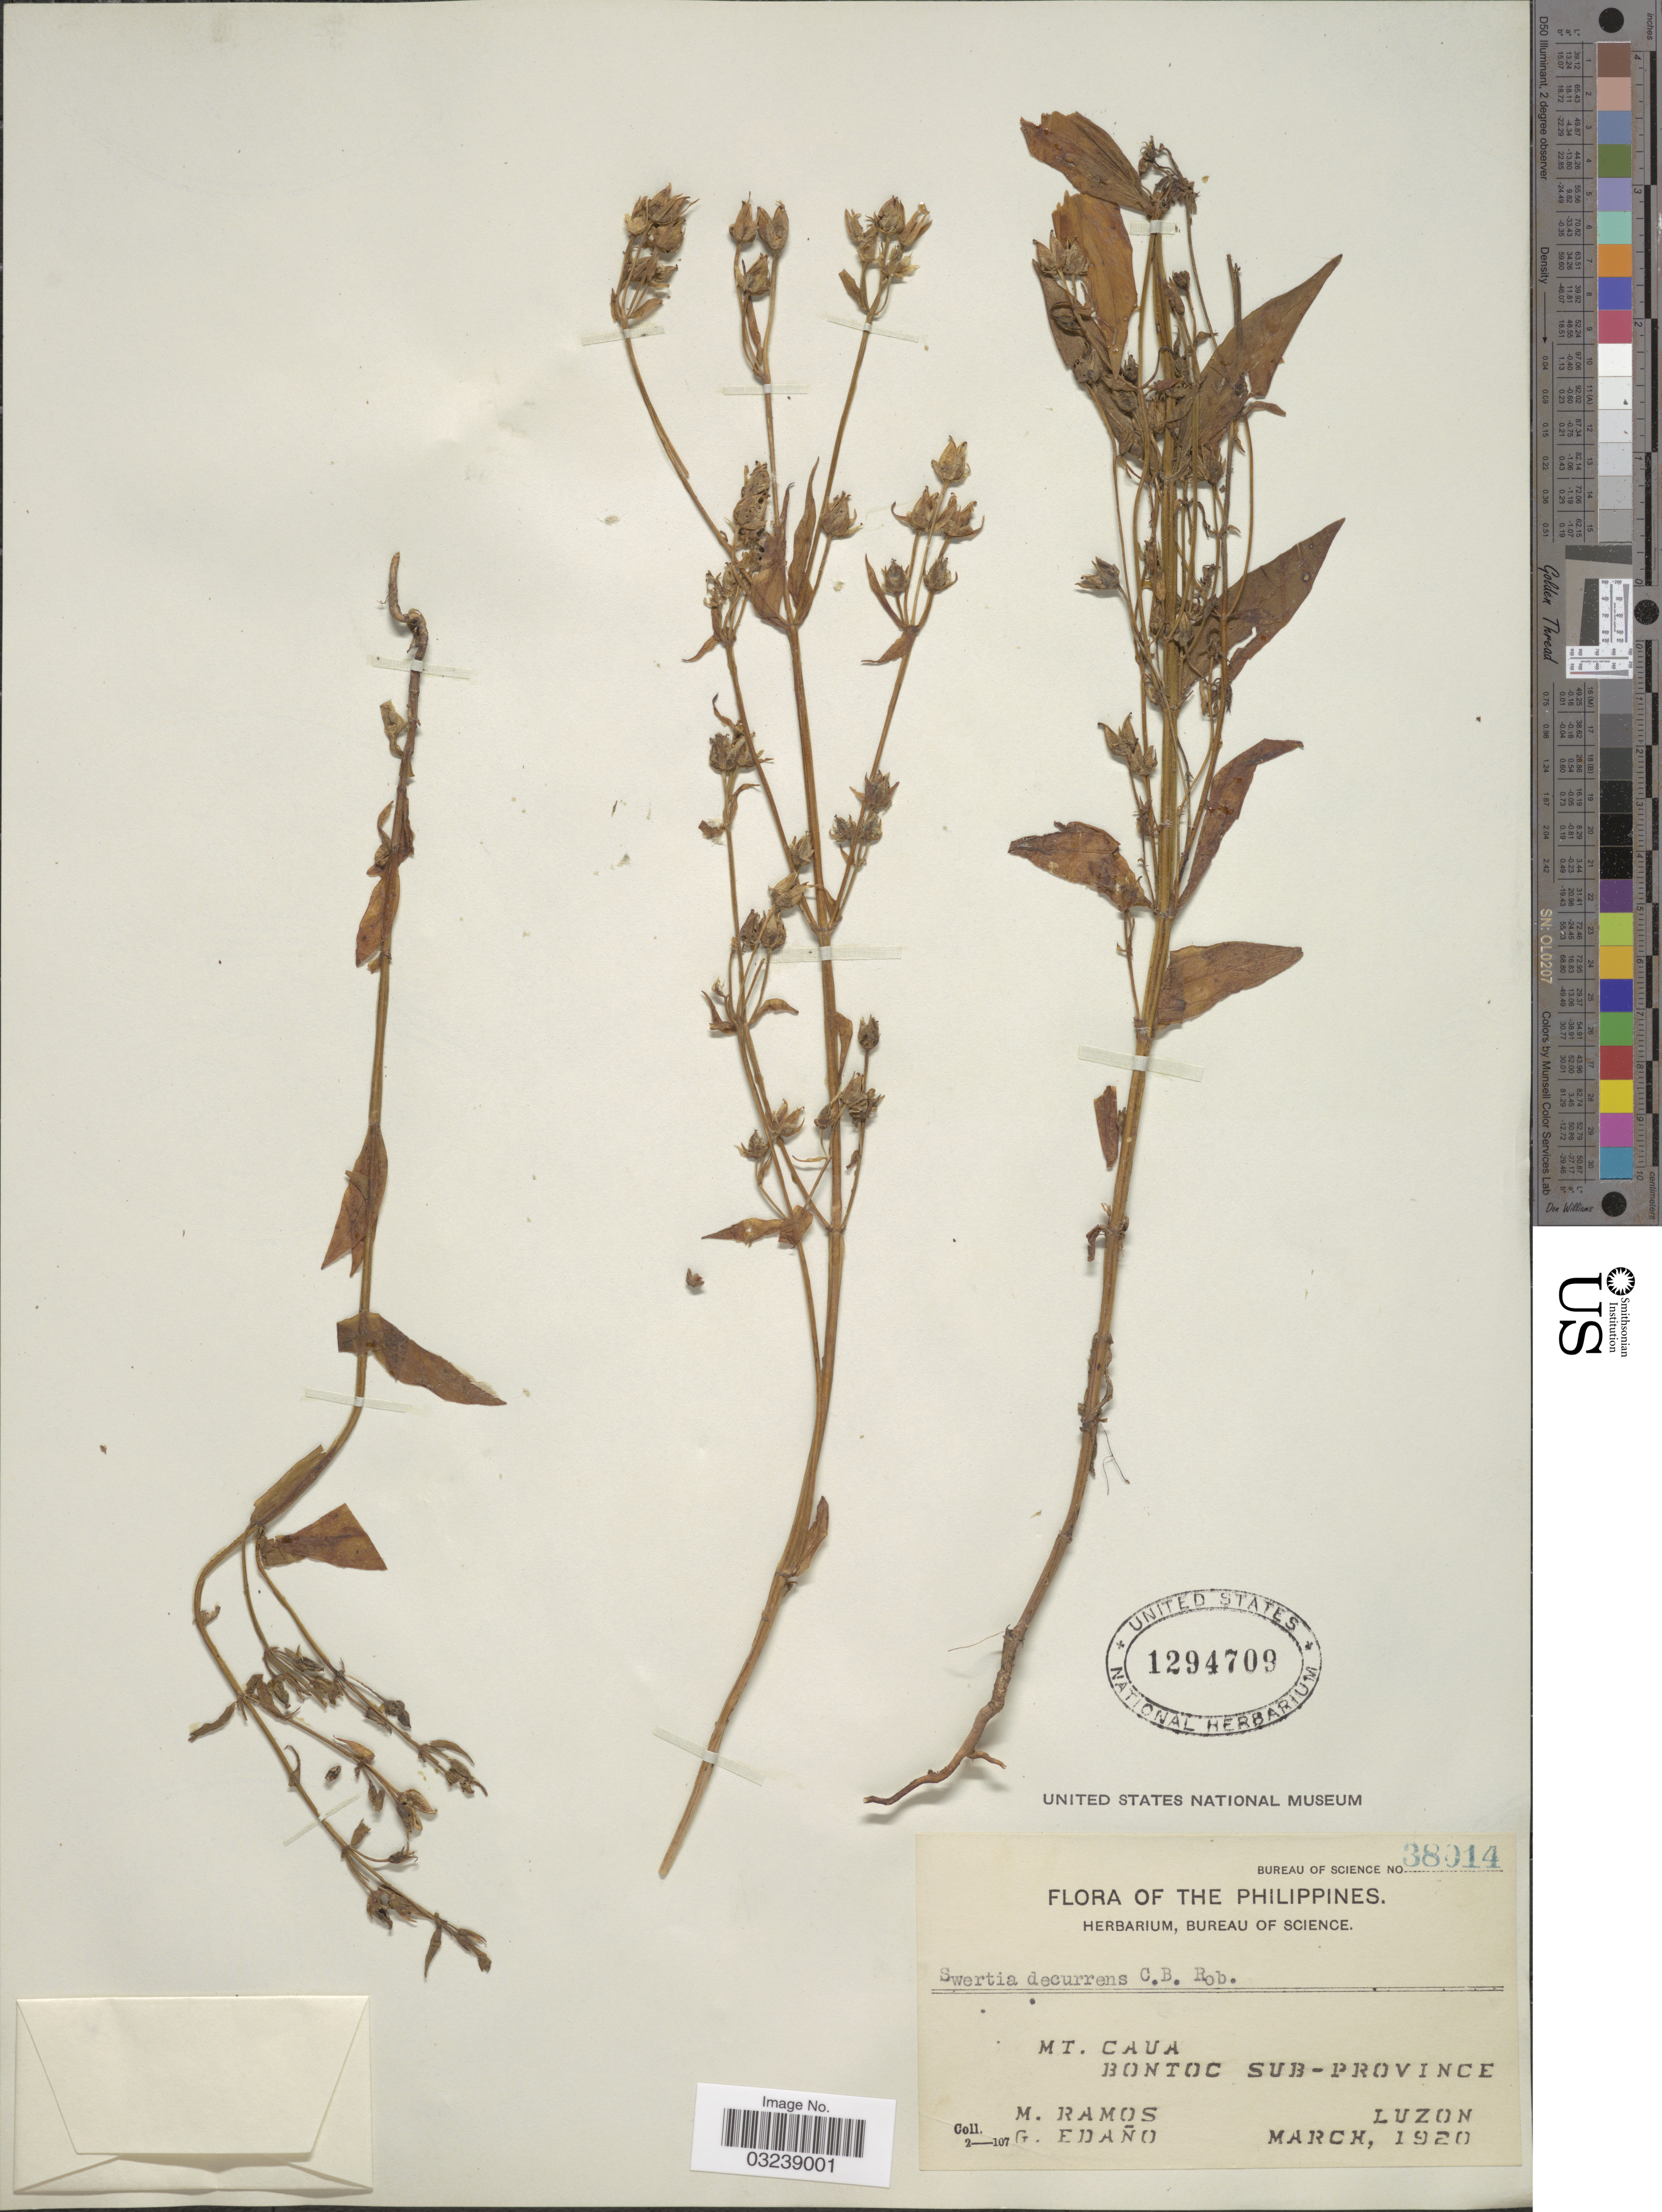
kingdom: Plantae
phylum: Tracheophyta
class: Magnoliopsida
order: Gentianales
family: Gentianaceae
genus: Swertia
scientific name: Swertia decurrens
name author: C.B. Rob.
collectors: M. Ramos & G. Edaño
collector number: Bureau of Science 38014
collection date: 1920-03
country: Philippines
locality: Mt. Caua. Bontoc Sub-Province. Luzon.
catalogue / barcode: US 1294709